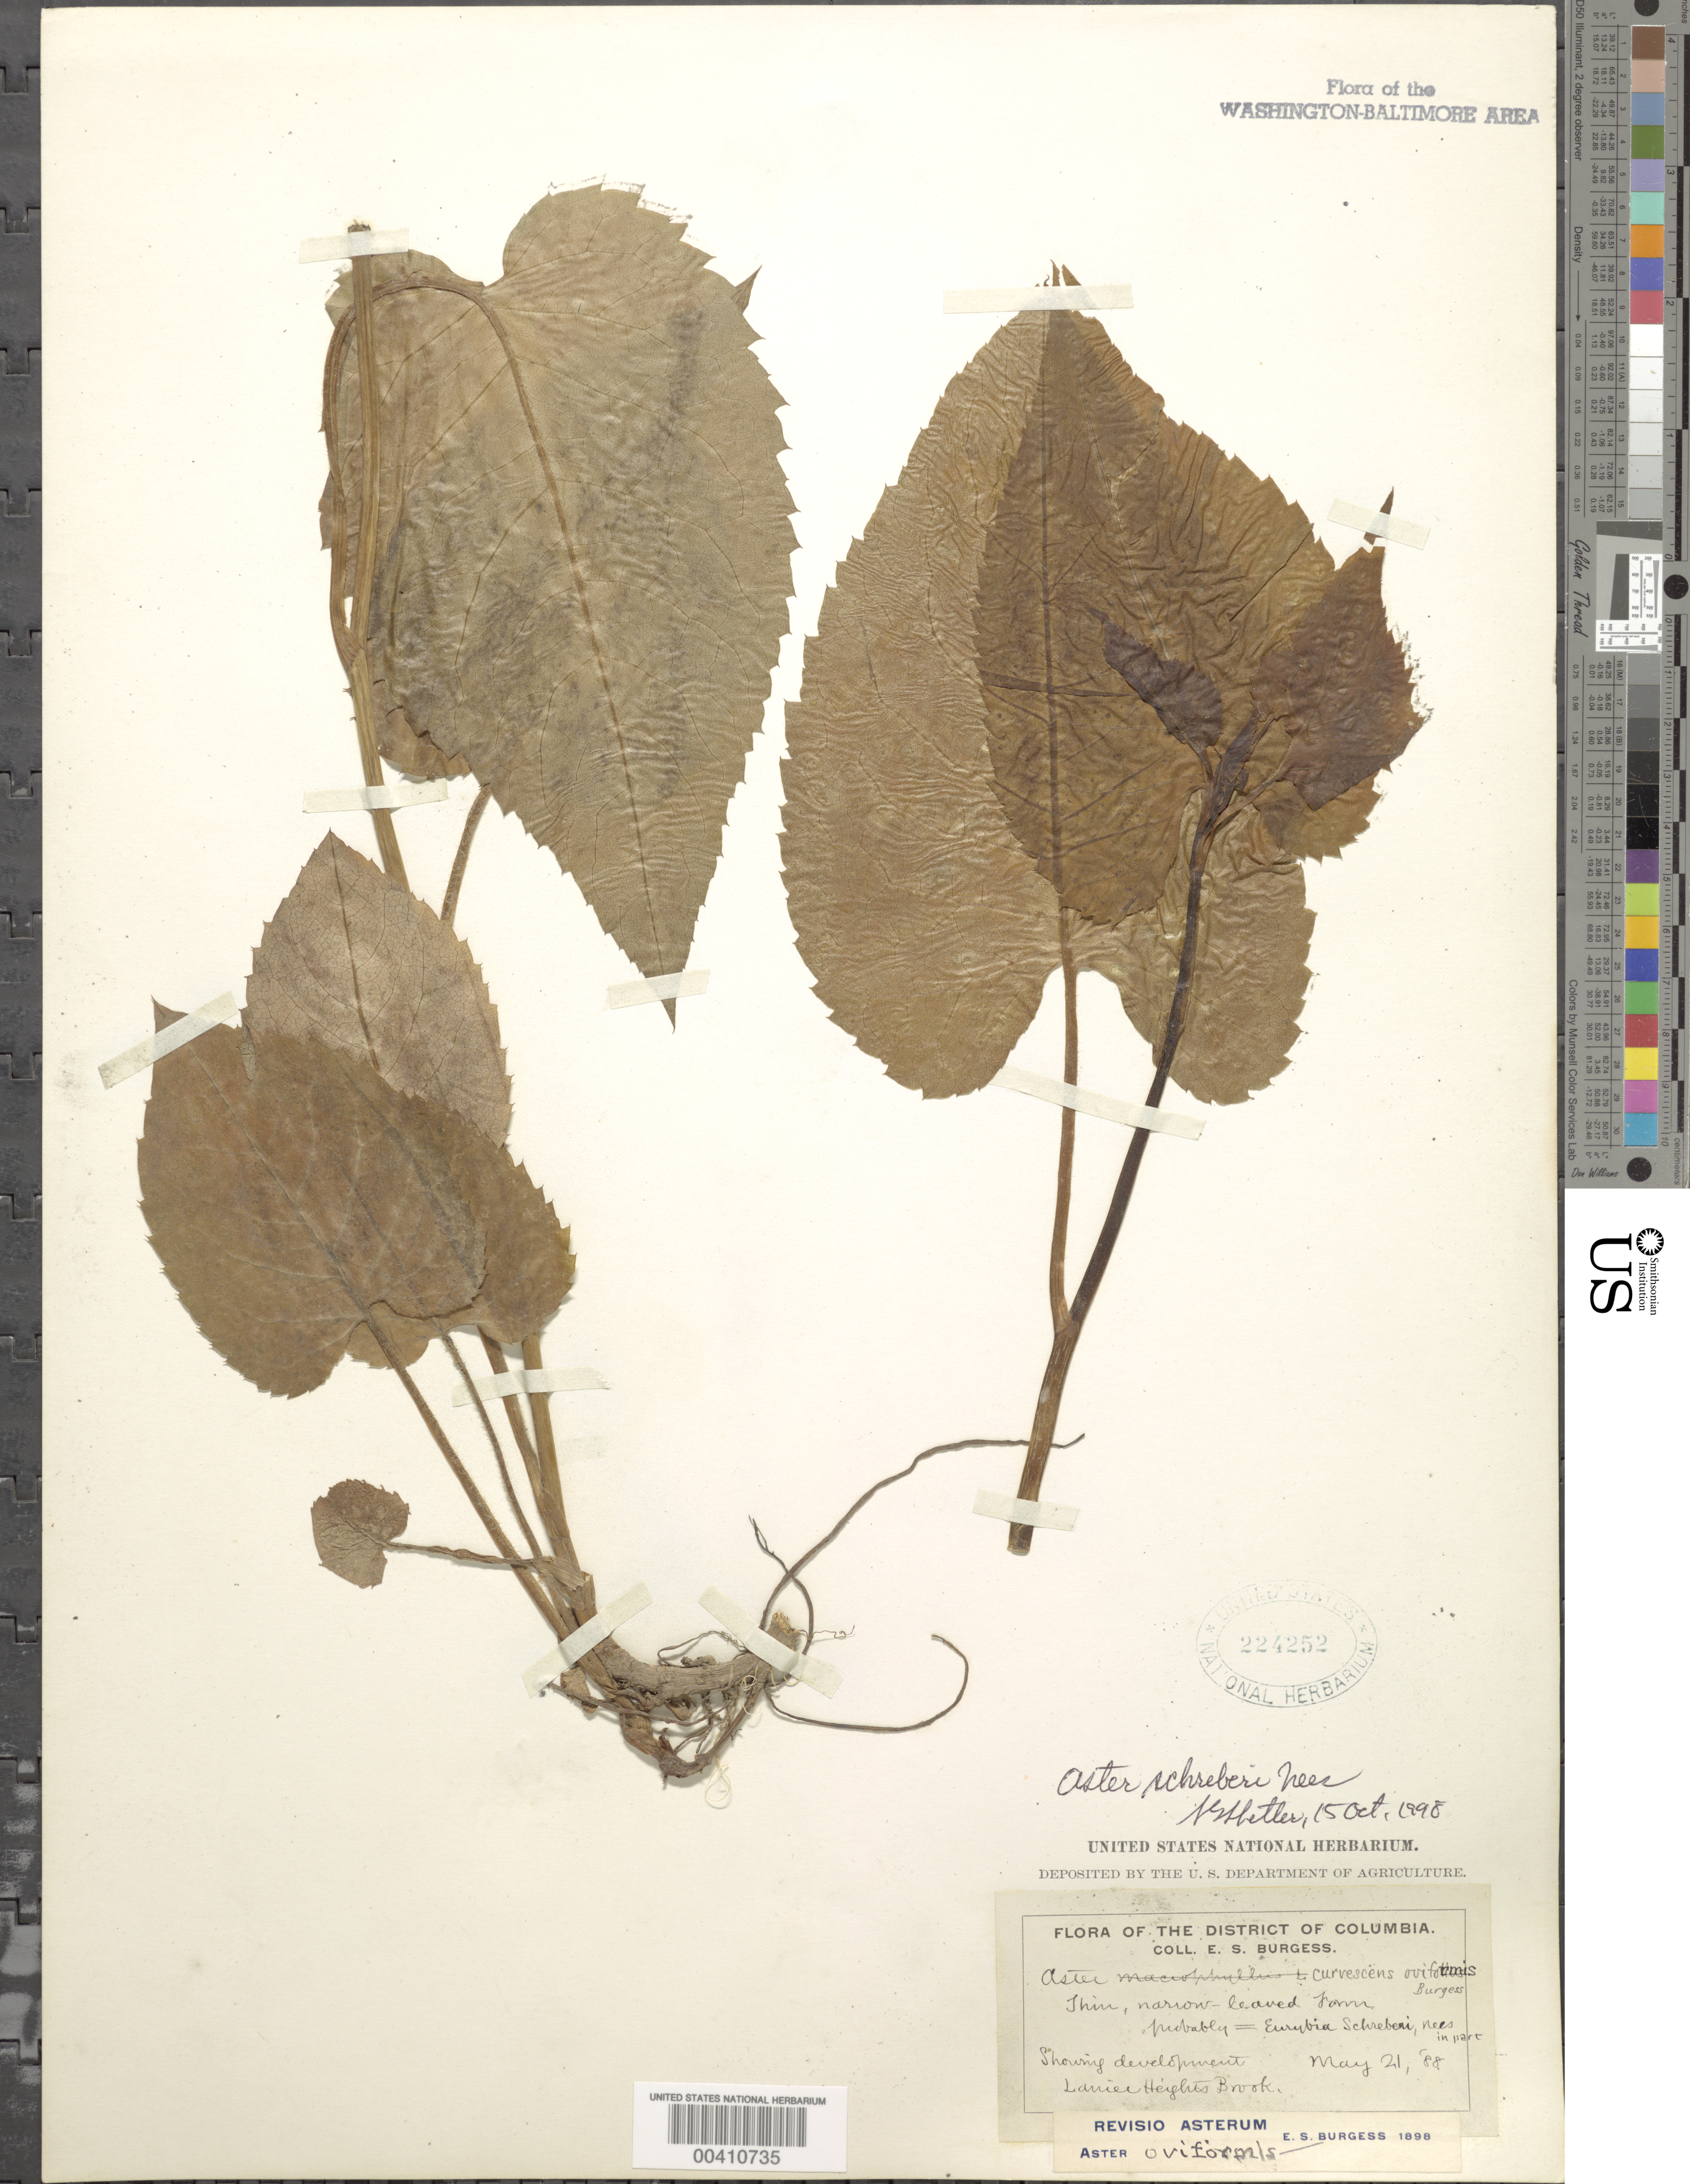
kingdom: Plantae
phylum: Tracheophyta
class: Magnoliopsida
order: Asterales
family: Asteraceae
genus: Eurybia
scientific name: Eurybia schreberi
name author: (Nees) Nees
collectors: E. Burgess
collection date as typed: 21 May 1888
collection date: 1888-05-21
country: United States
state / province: District of Columbia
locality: Lanier Heights Brook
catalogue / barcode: US 224252